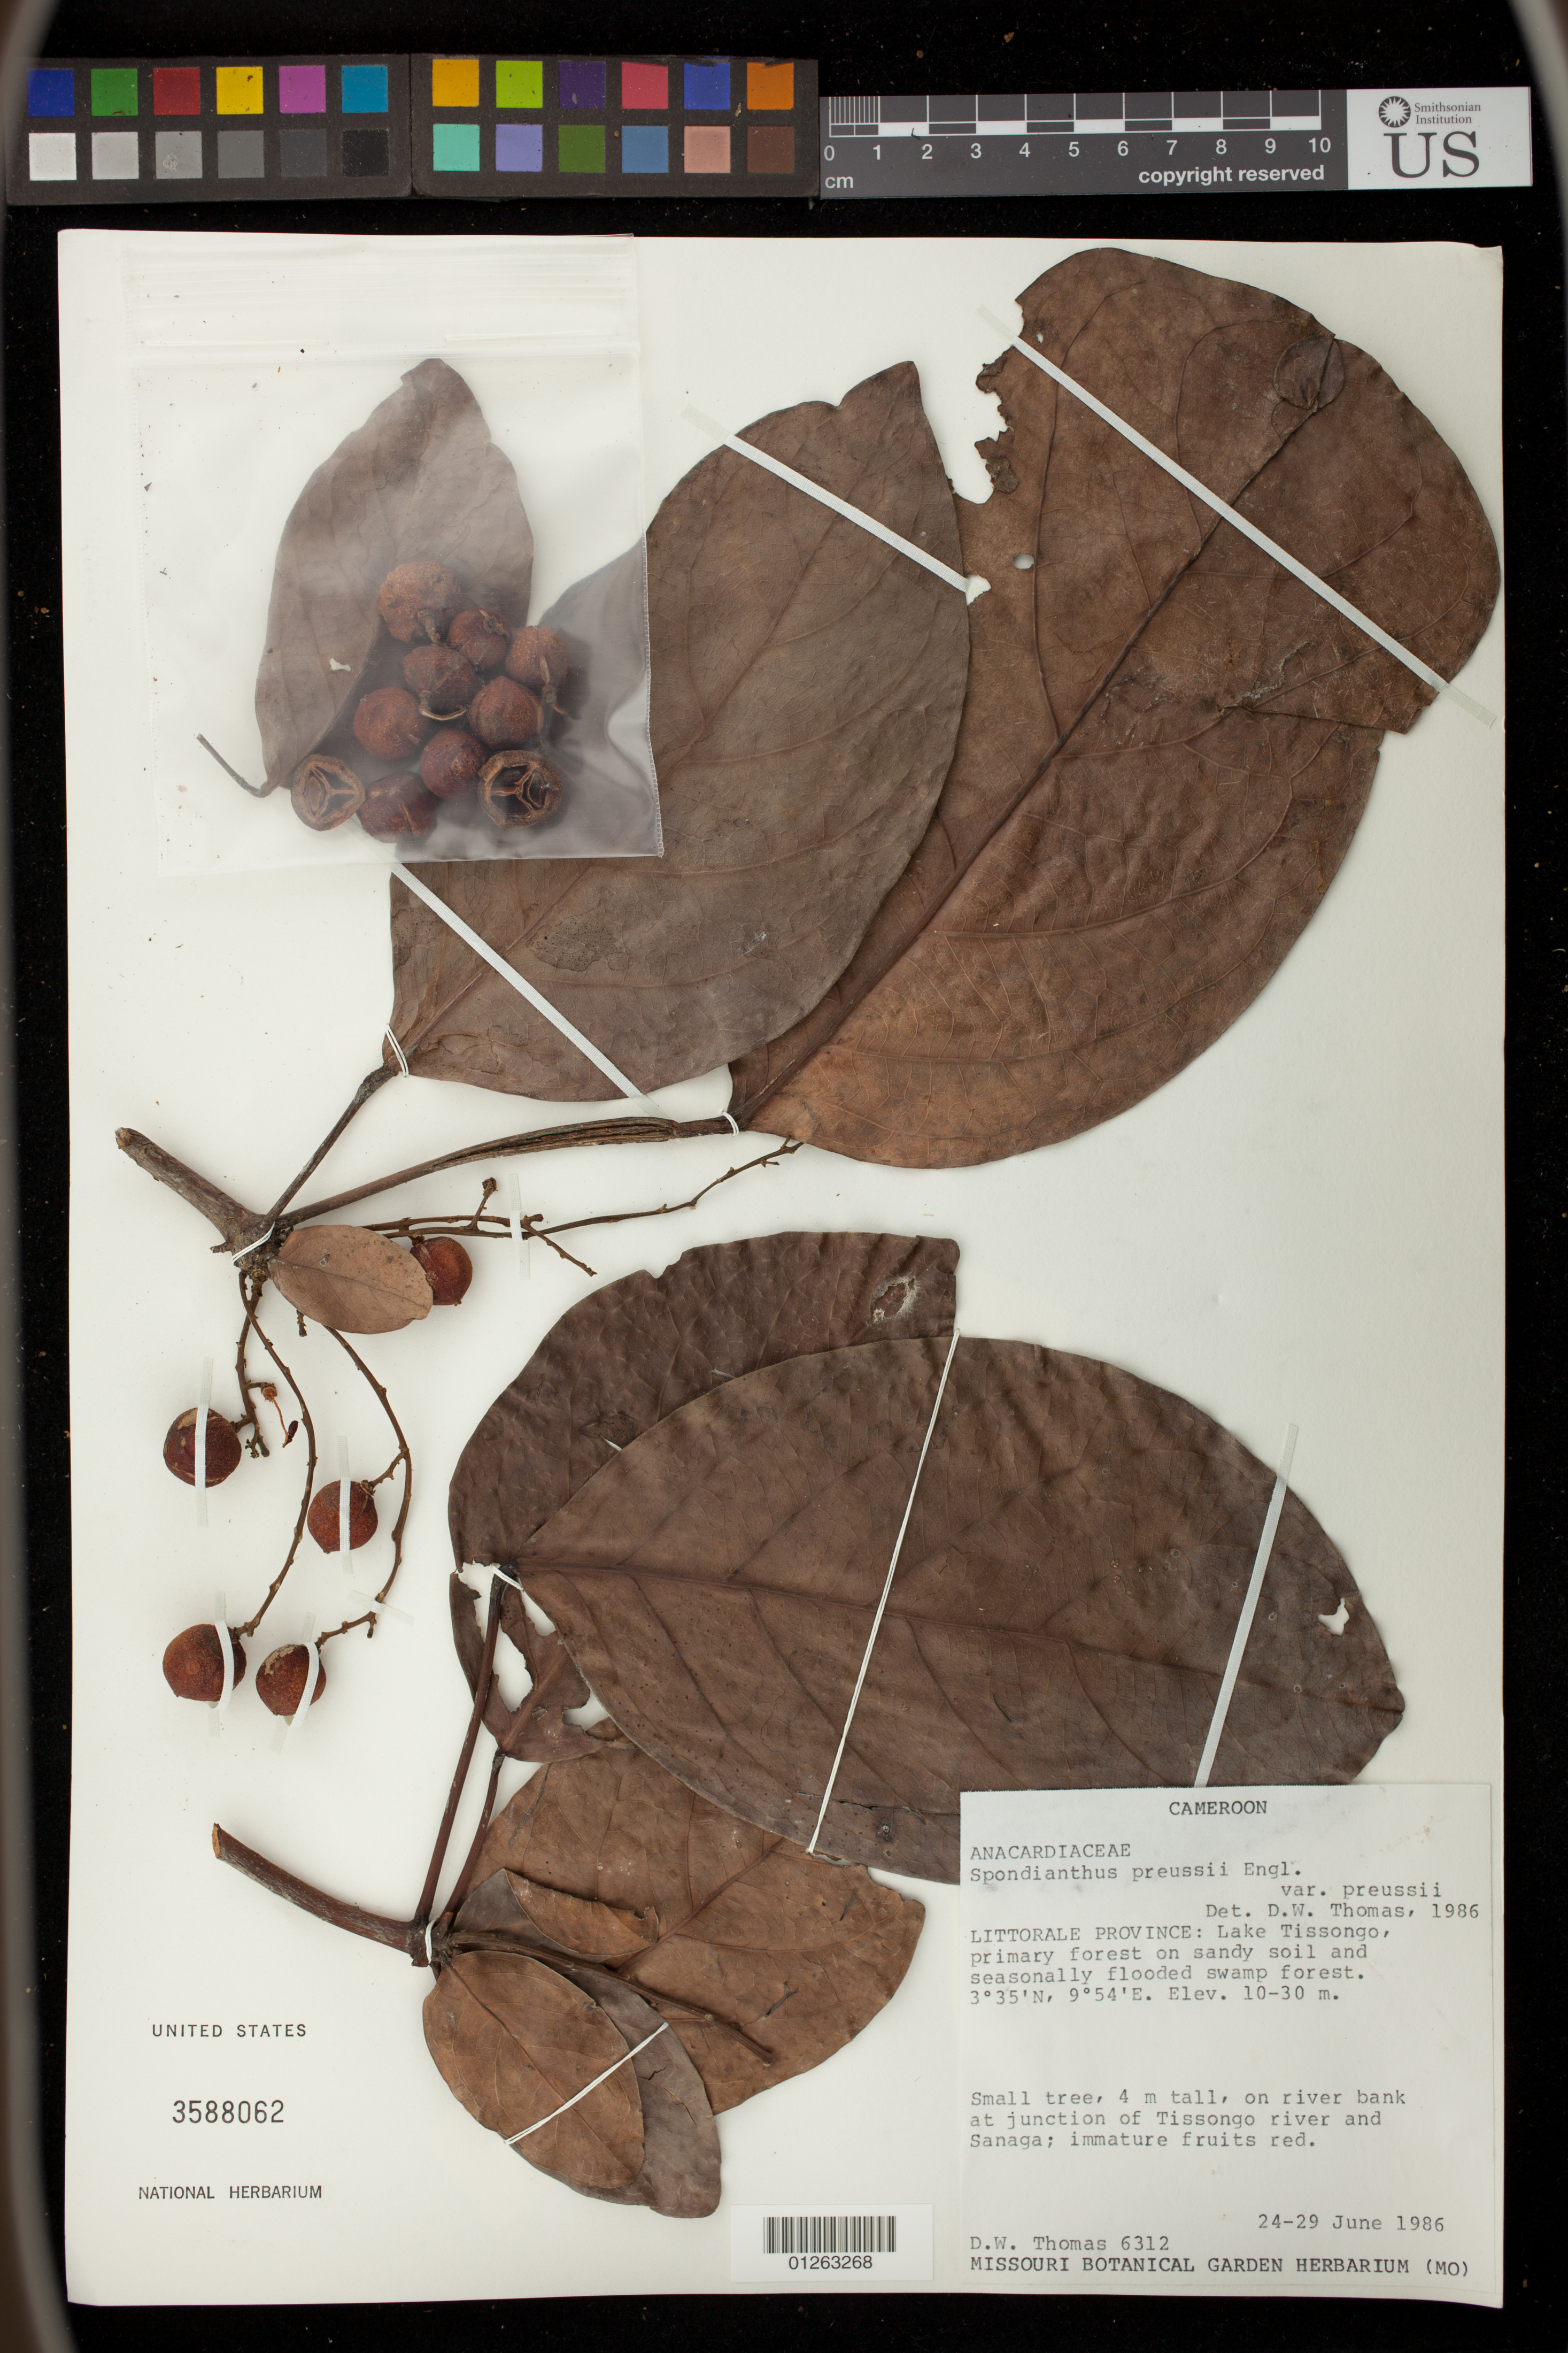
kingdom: Plantae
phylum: Tracheophyta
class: Magnoliopsida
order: Malpighiales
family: Phyllanthaceae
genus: Spondianthus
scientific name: Spondianthus preussii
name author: Engl.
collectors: D. W. Thomas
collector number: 6312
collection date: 1986-06-24/1986-06-29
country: Cameroon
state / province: Littoral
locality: Littorale Province: Lake Tissongo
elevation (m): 10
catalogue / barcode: US 3588062